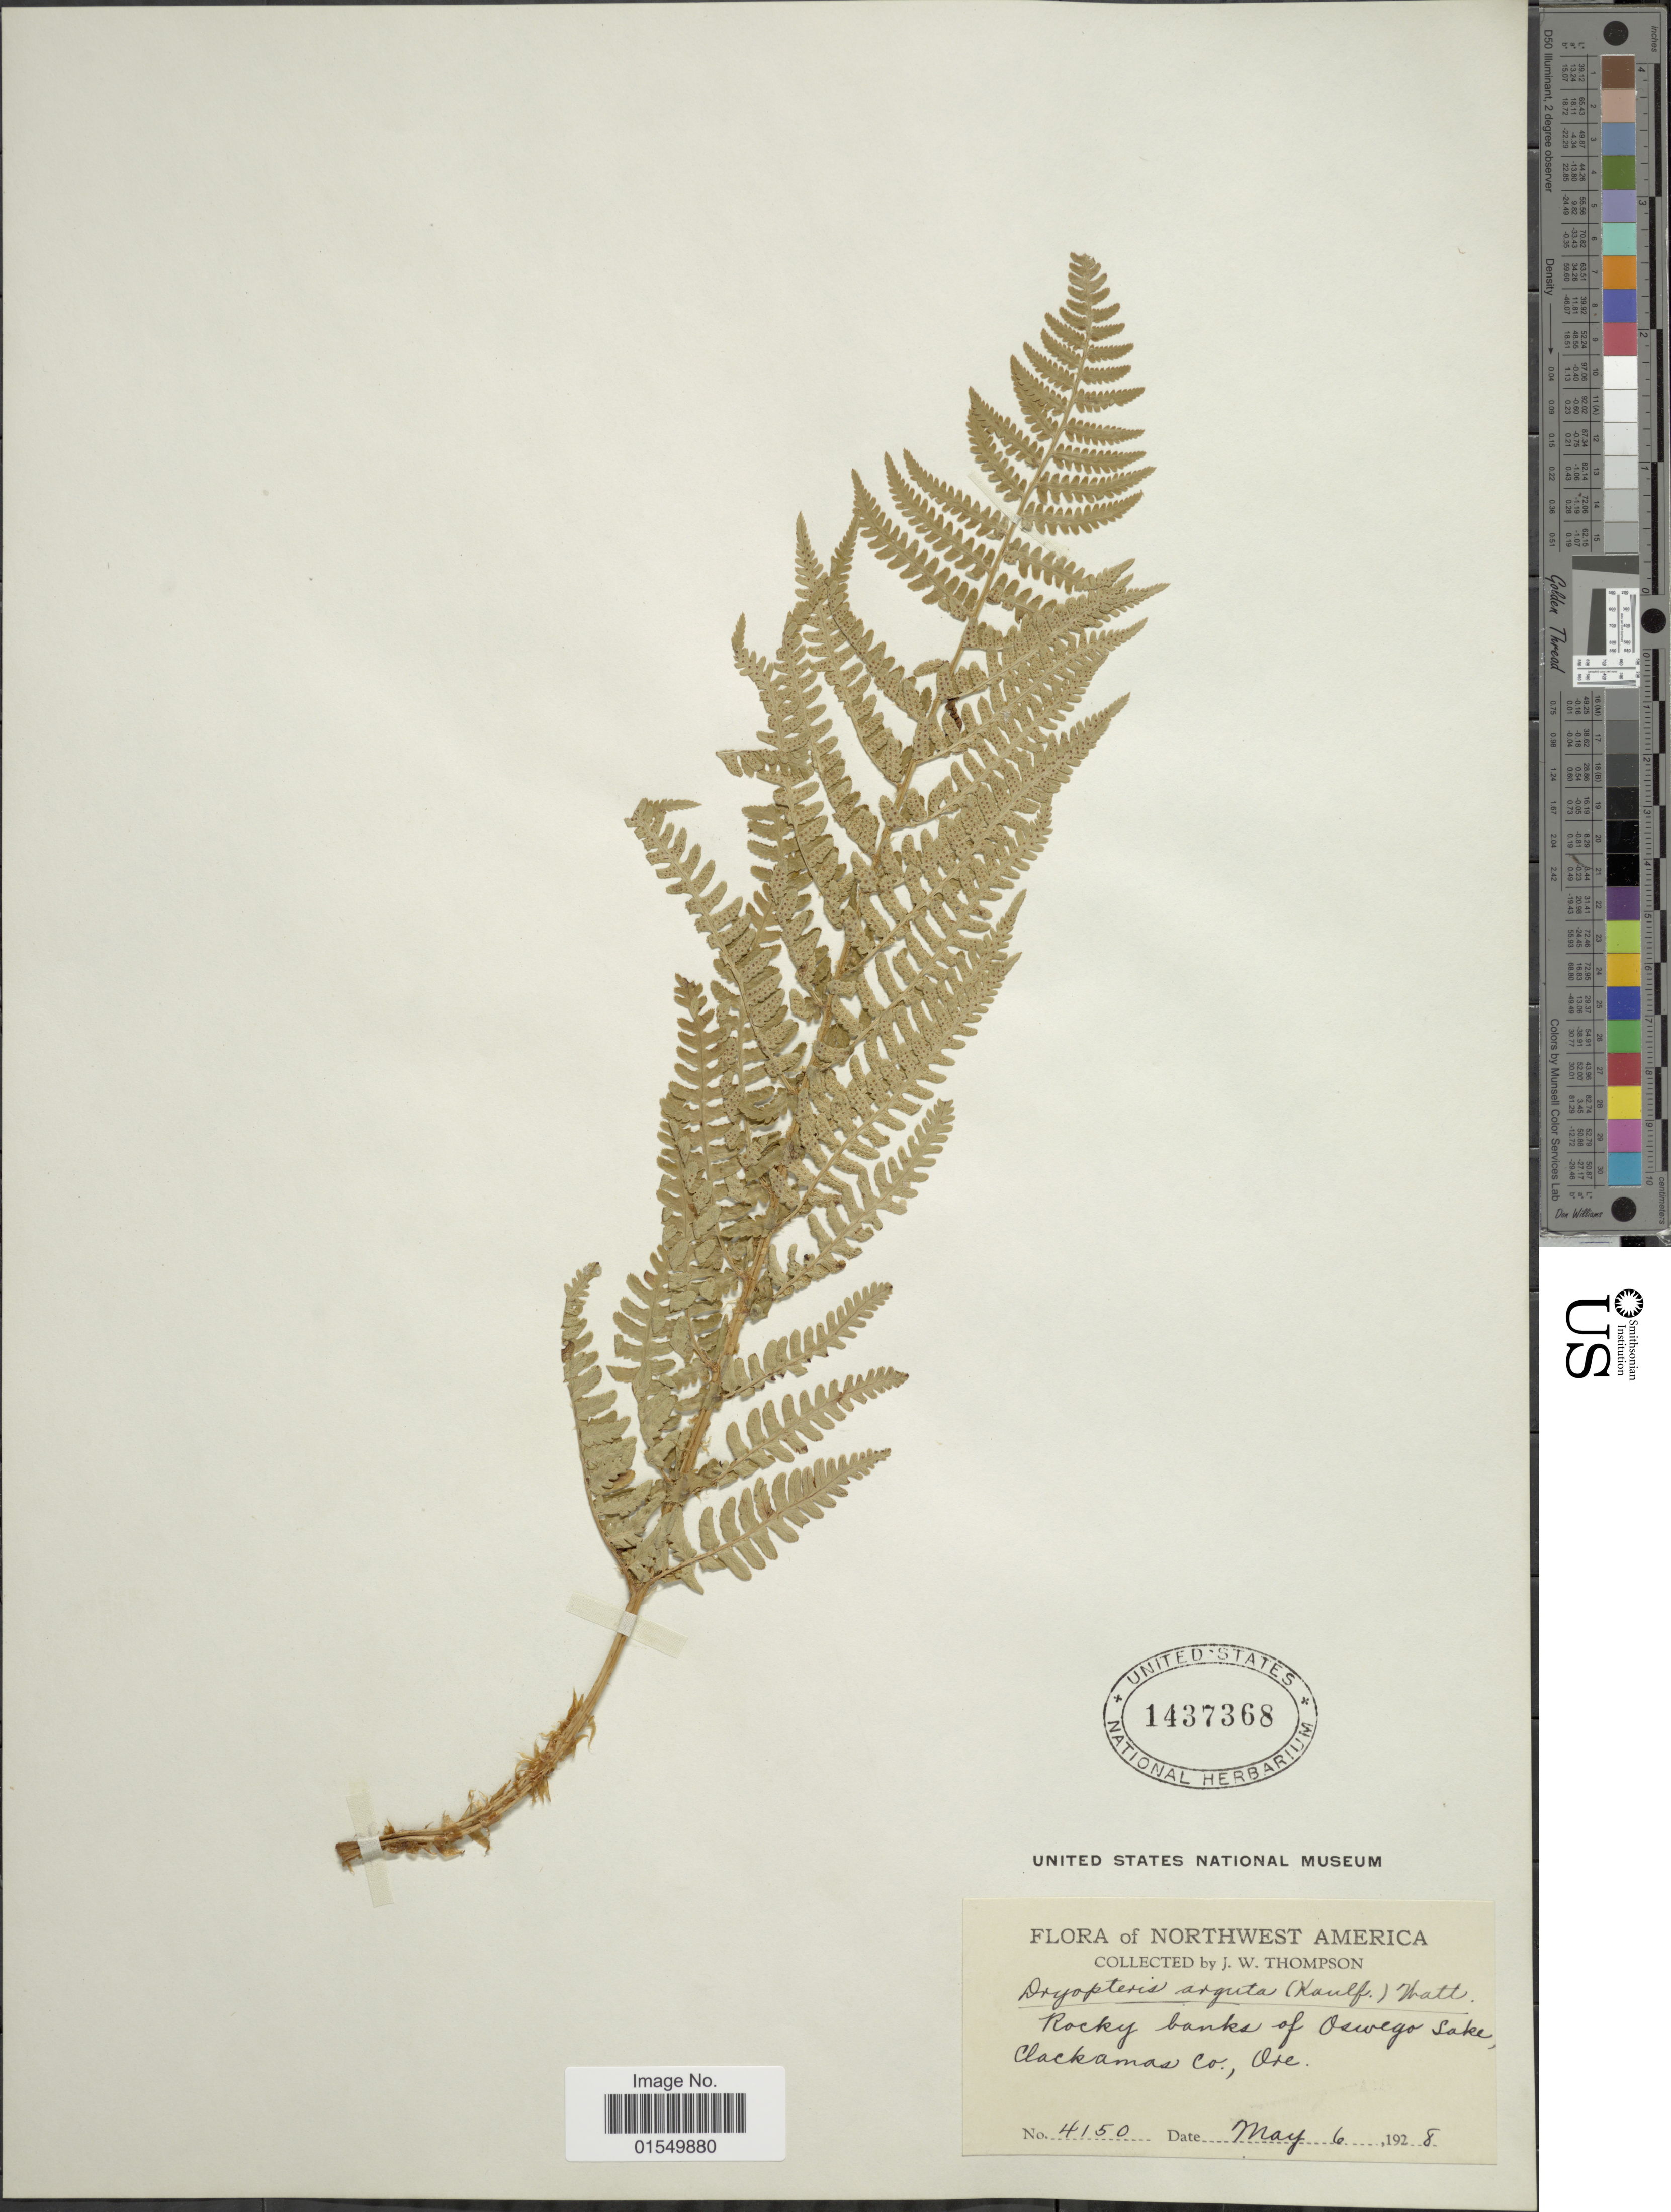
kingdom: Plantae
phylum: Tracheophyta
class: Polypodiopsida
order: Polypodiales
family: Dryopteridaceae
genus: Dryopteris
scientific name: Dryopteris arguta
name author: (Kaulf.) Maxon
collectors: J. W. Thompson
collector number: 4150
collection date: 1928-05-06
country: United States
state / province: Oregon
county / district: Clackamas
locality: Northwest America, rocky banks of Oswego Lake, Clackamas Co., Ore.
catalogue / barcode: US 1437368